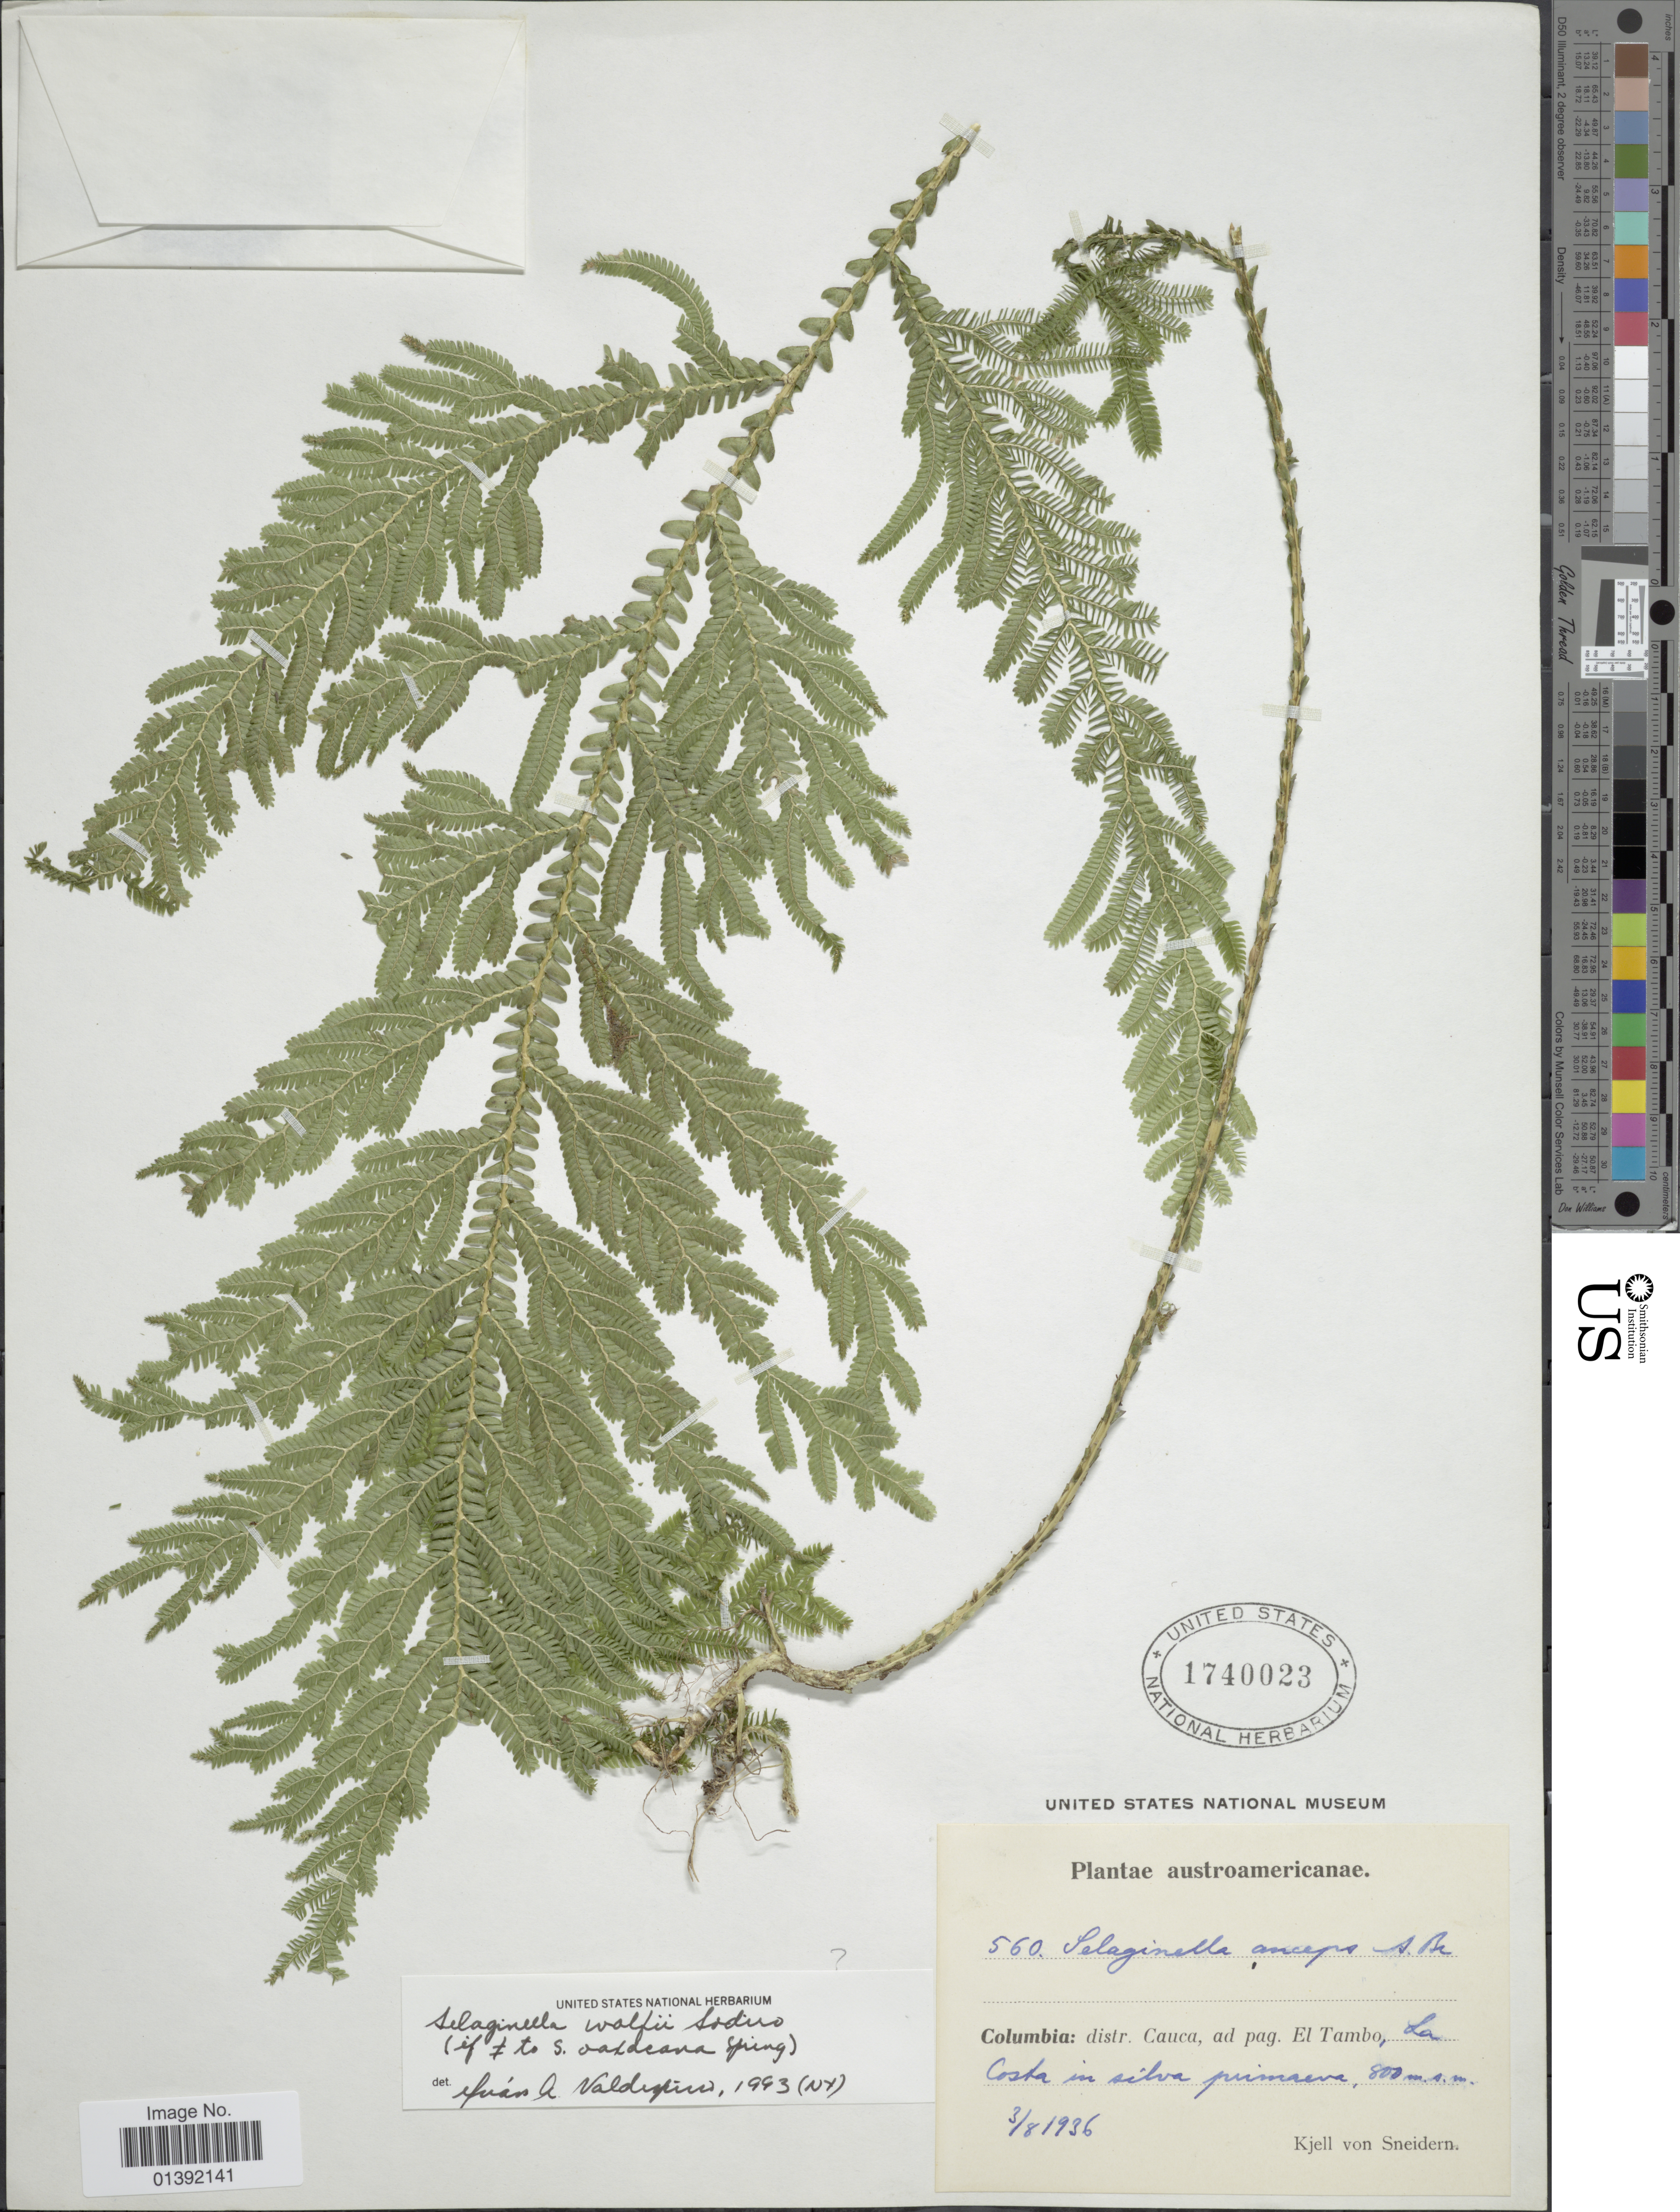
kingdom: Plantae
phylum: Tracheophyta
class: Lycopodiopsida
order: Selaginellales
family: Selaginellaceae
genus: Selaginella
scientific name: Selaginella wolffii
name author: Sodiro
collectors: K. von Sneidern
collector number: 560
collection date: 1936-08-03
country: Colombia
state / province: Cauca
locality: Austroamericanae, El Tambo, La Costa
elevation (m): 800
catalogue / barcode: US 1740023